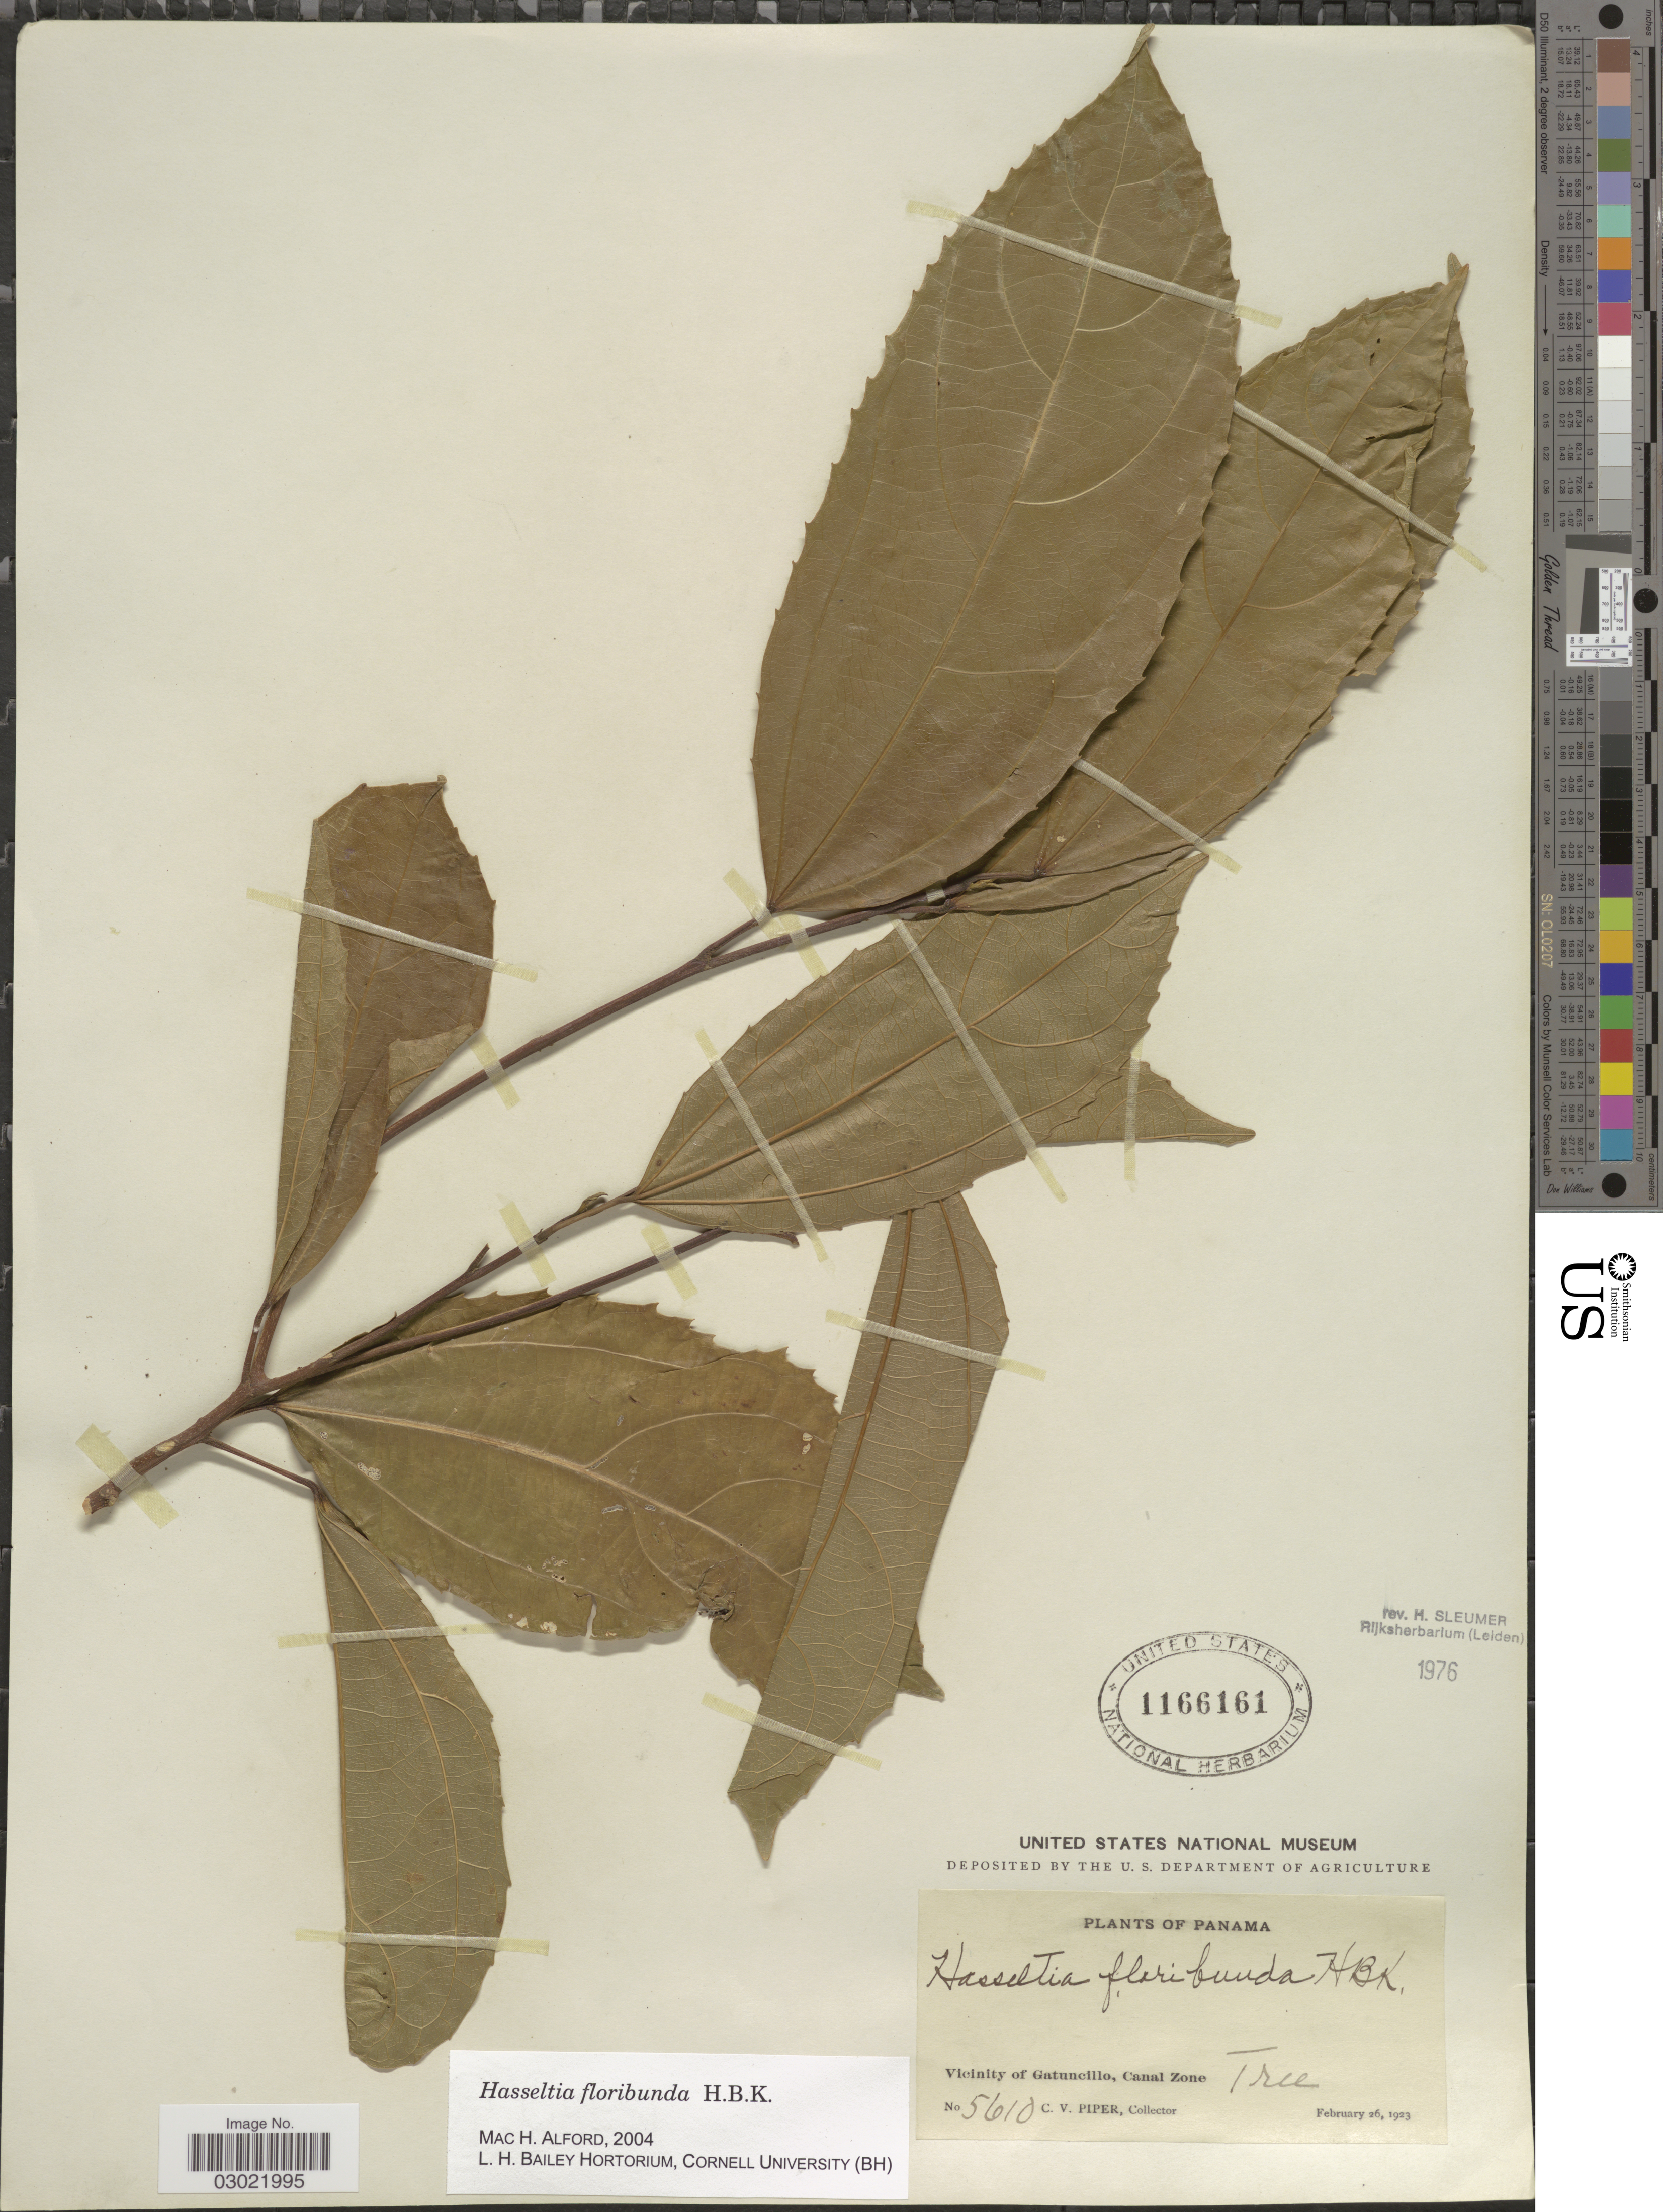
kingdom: Plantae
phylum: Tracheophyta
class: Magnoliopsida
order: Malpighiales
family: Salicaceae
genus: Hasseltia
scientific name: Hasseltia floribunda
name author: Kunth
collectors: C. V. Piper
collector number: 5610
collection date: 1923-02-26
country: Panama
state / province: Colón / Panamá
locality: Vicinity of Gatuncillo, Canal Zone.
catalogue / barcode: US 1166161